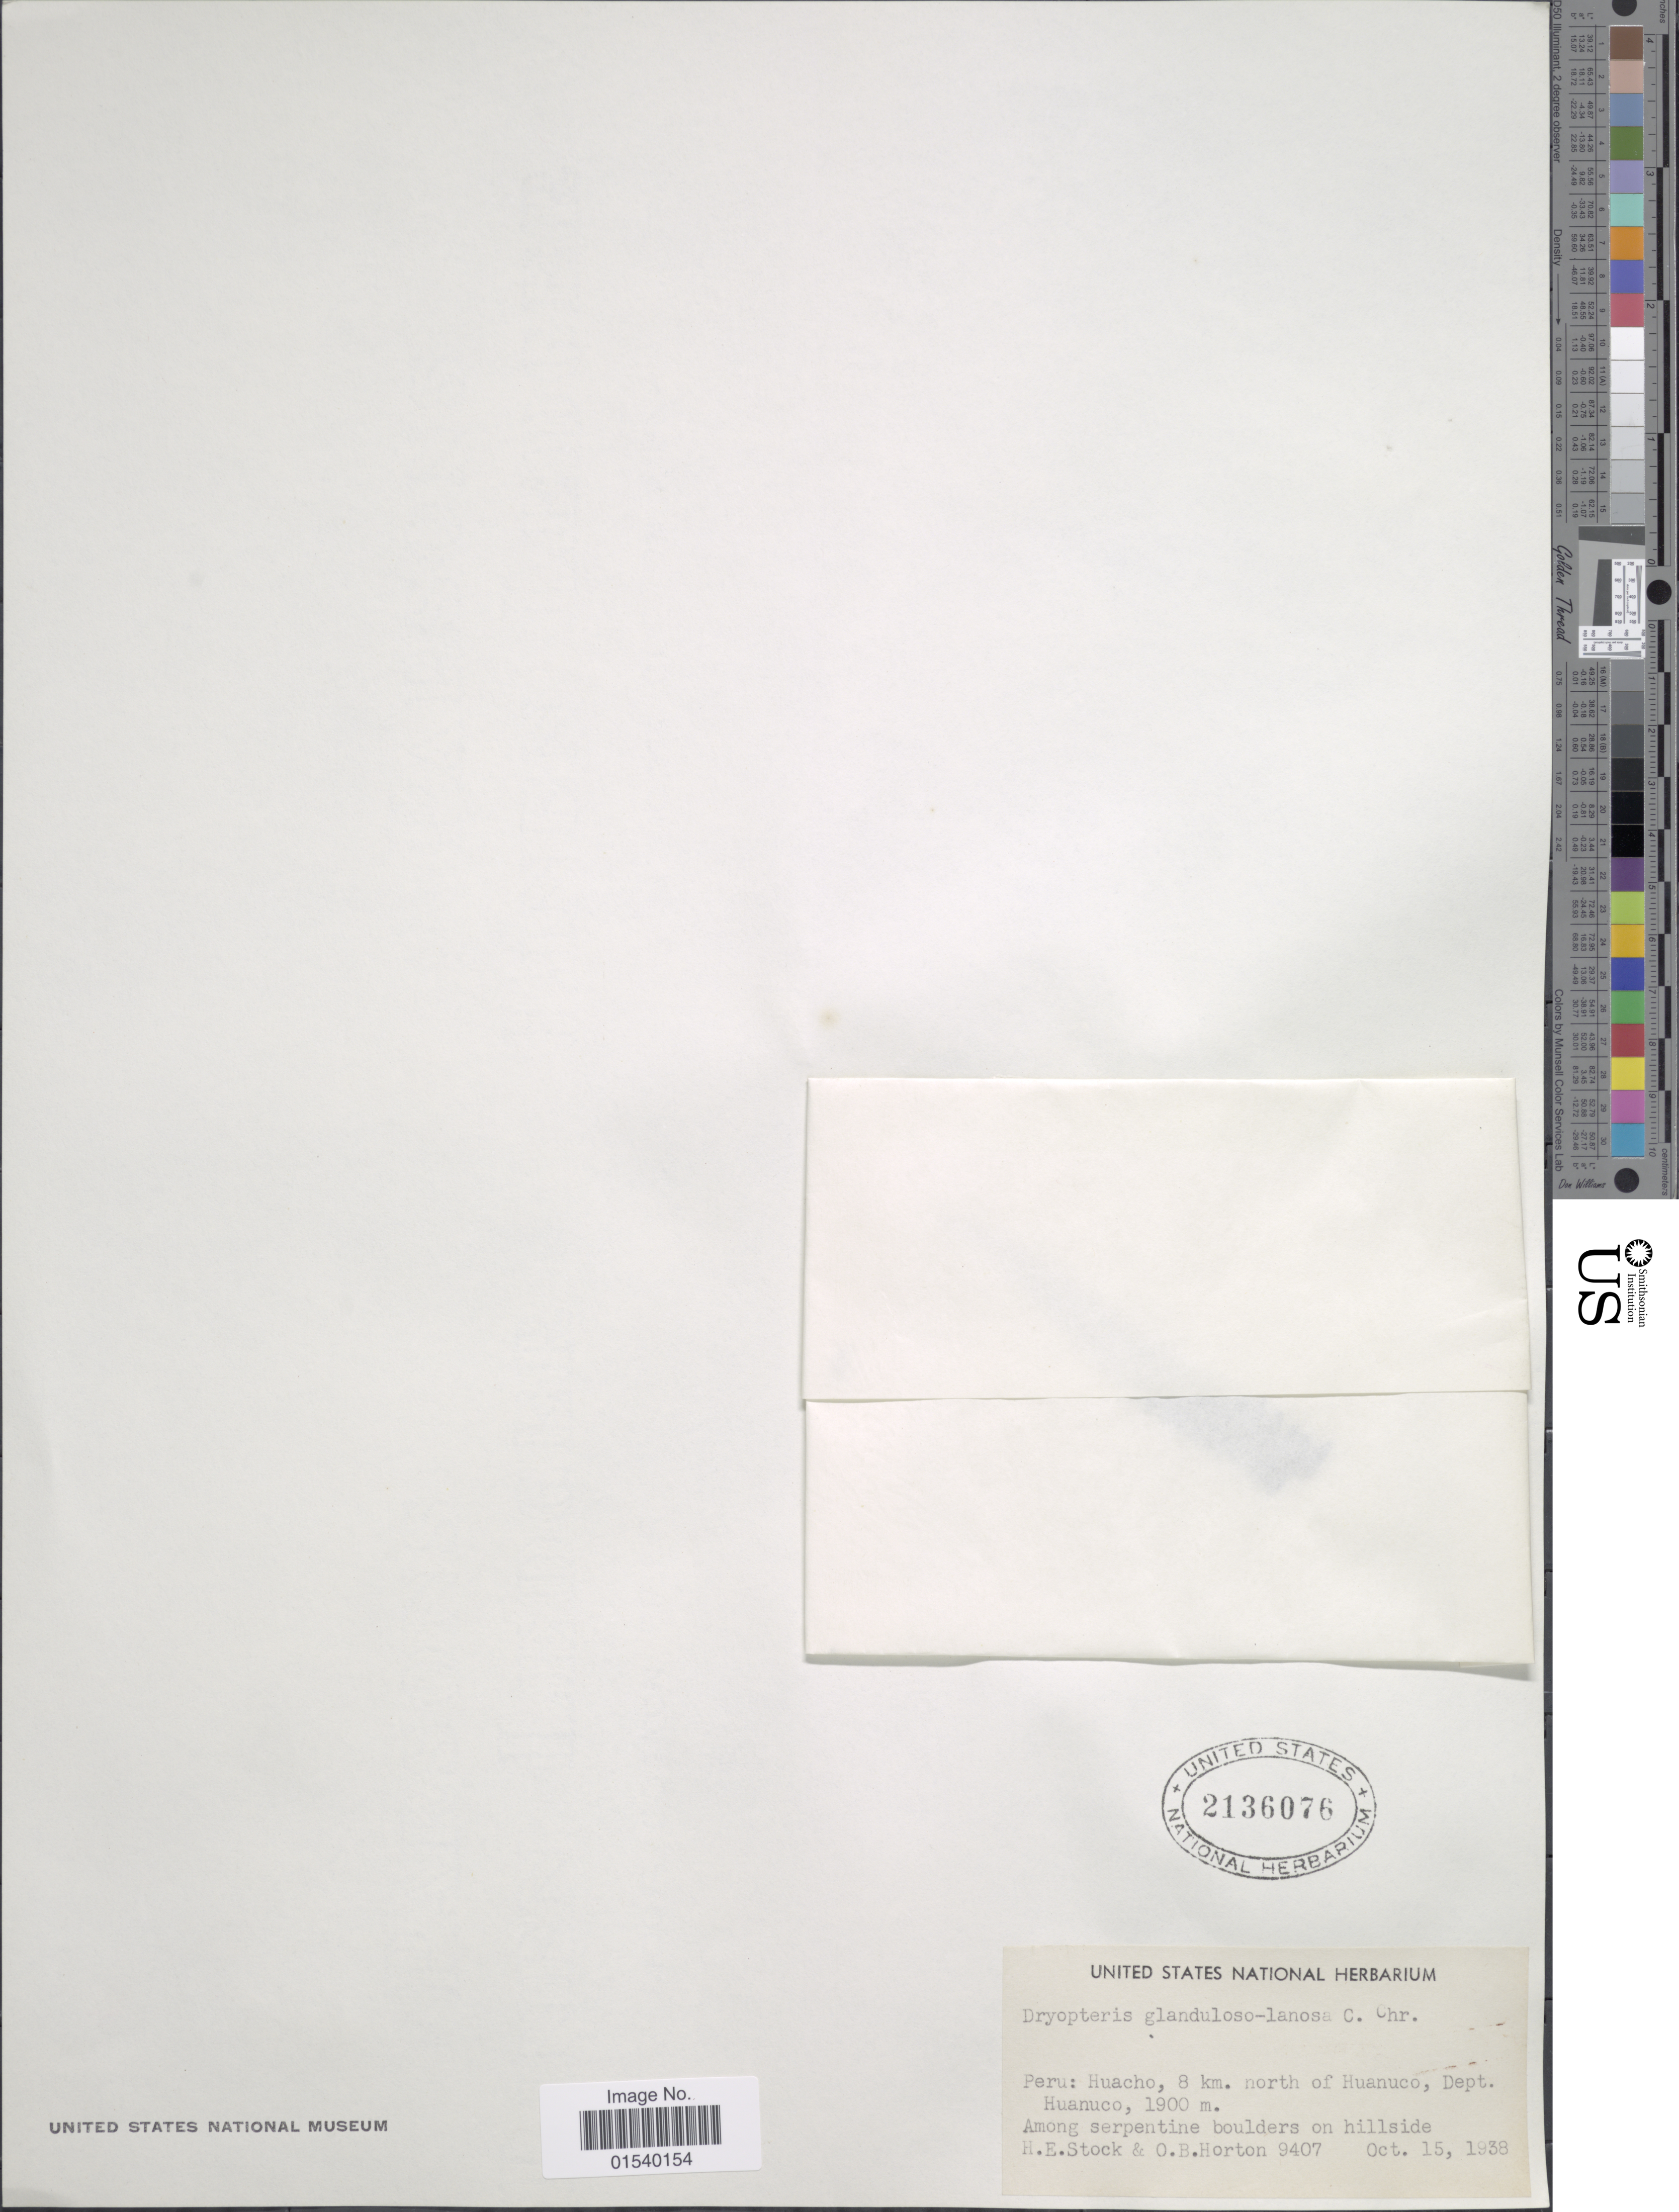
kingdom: Plantae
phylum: Tracheophyta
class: Polypodiopsida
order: Polypodiales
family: Thelypteridaceae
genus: Amauropelta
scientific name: Amauropelta glandulosalanosa (C. Chr.) comb. nov., ined. 2015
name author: (C. Chr.)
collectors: H. Stock & O. B. Horton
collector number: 9407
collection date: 1938-10-15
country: Peru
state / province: Huánuco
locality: Huacho, 8 km north of Huanuco, Dept. Huanuco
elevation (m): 1900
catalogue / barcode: US 2136076